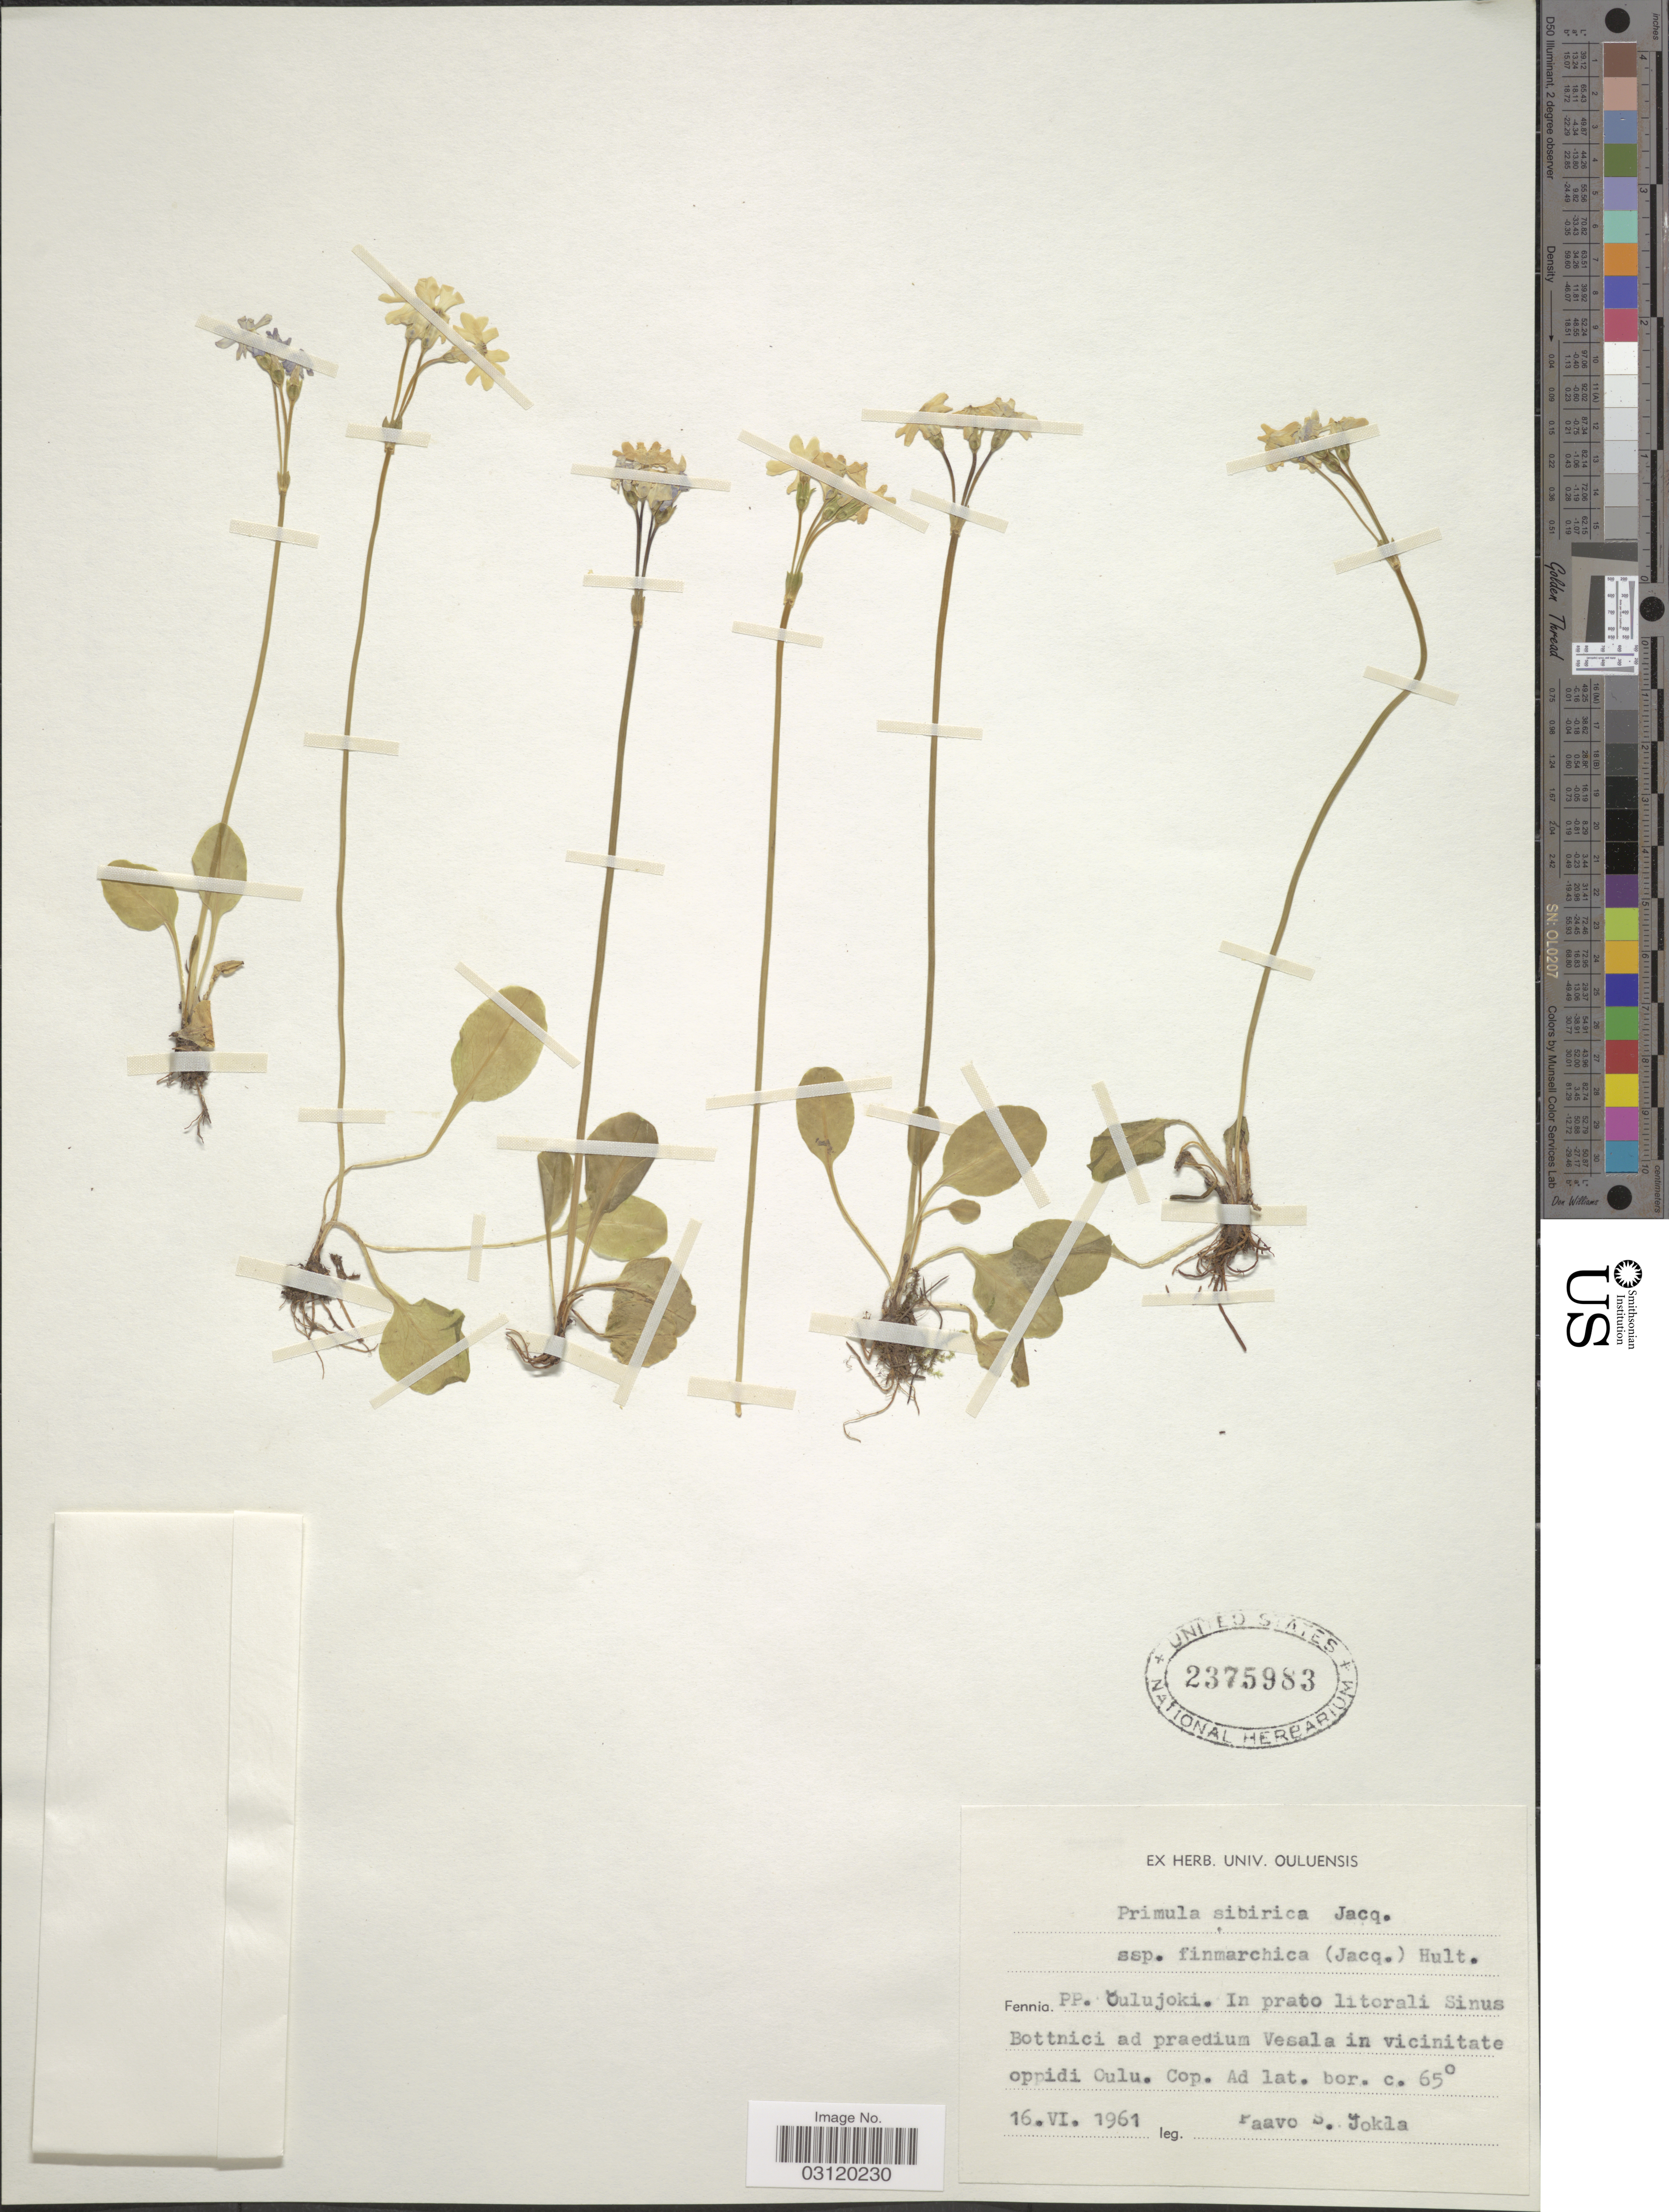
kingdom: Plantae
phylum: Tracheophyta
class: Magnoliopsida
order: Ericales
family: Primulaceae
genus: Primula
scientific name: Primula sibirica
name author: Wulfen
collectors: P. Gokla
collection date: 1961-06-16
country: Finland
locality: Fennia PP, Oulujoki, In prato litorali Sinus Bottnici ad praedium Vesala in vicinitate oppidi Oulu.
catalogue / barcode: US 2375983